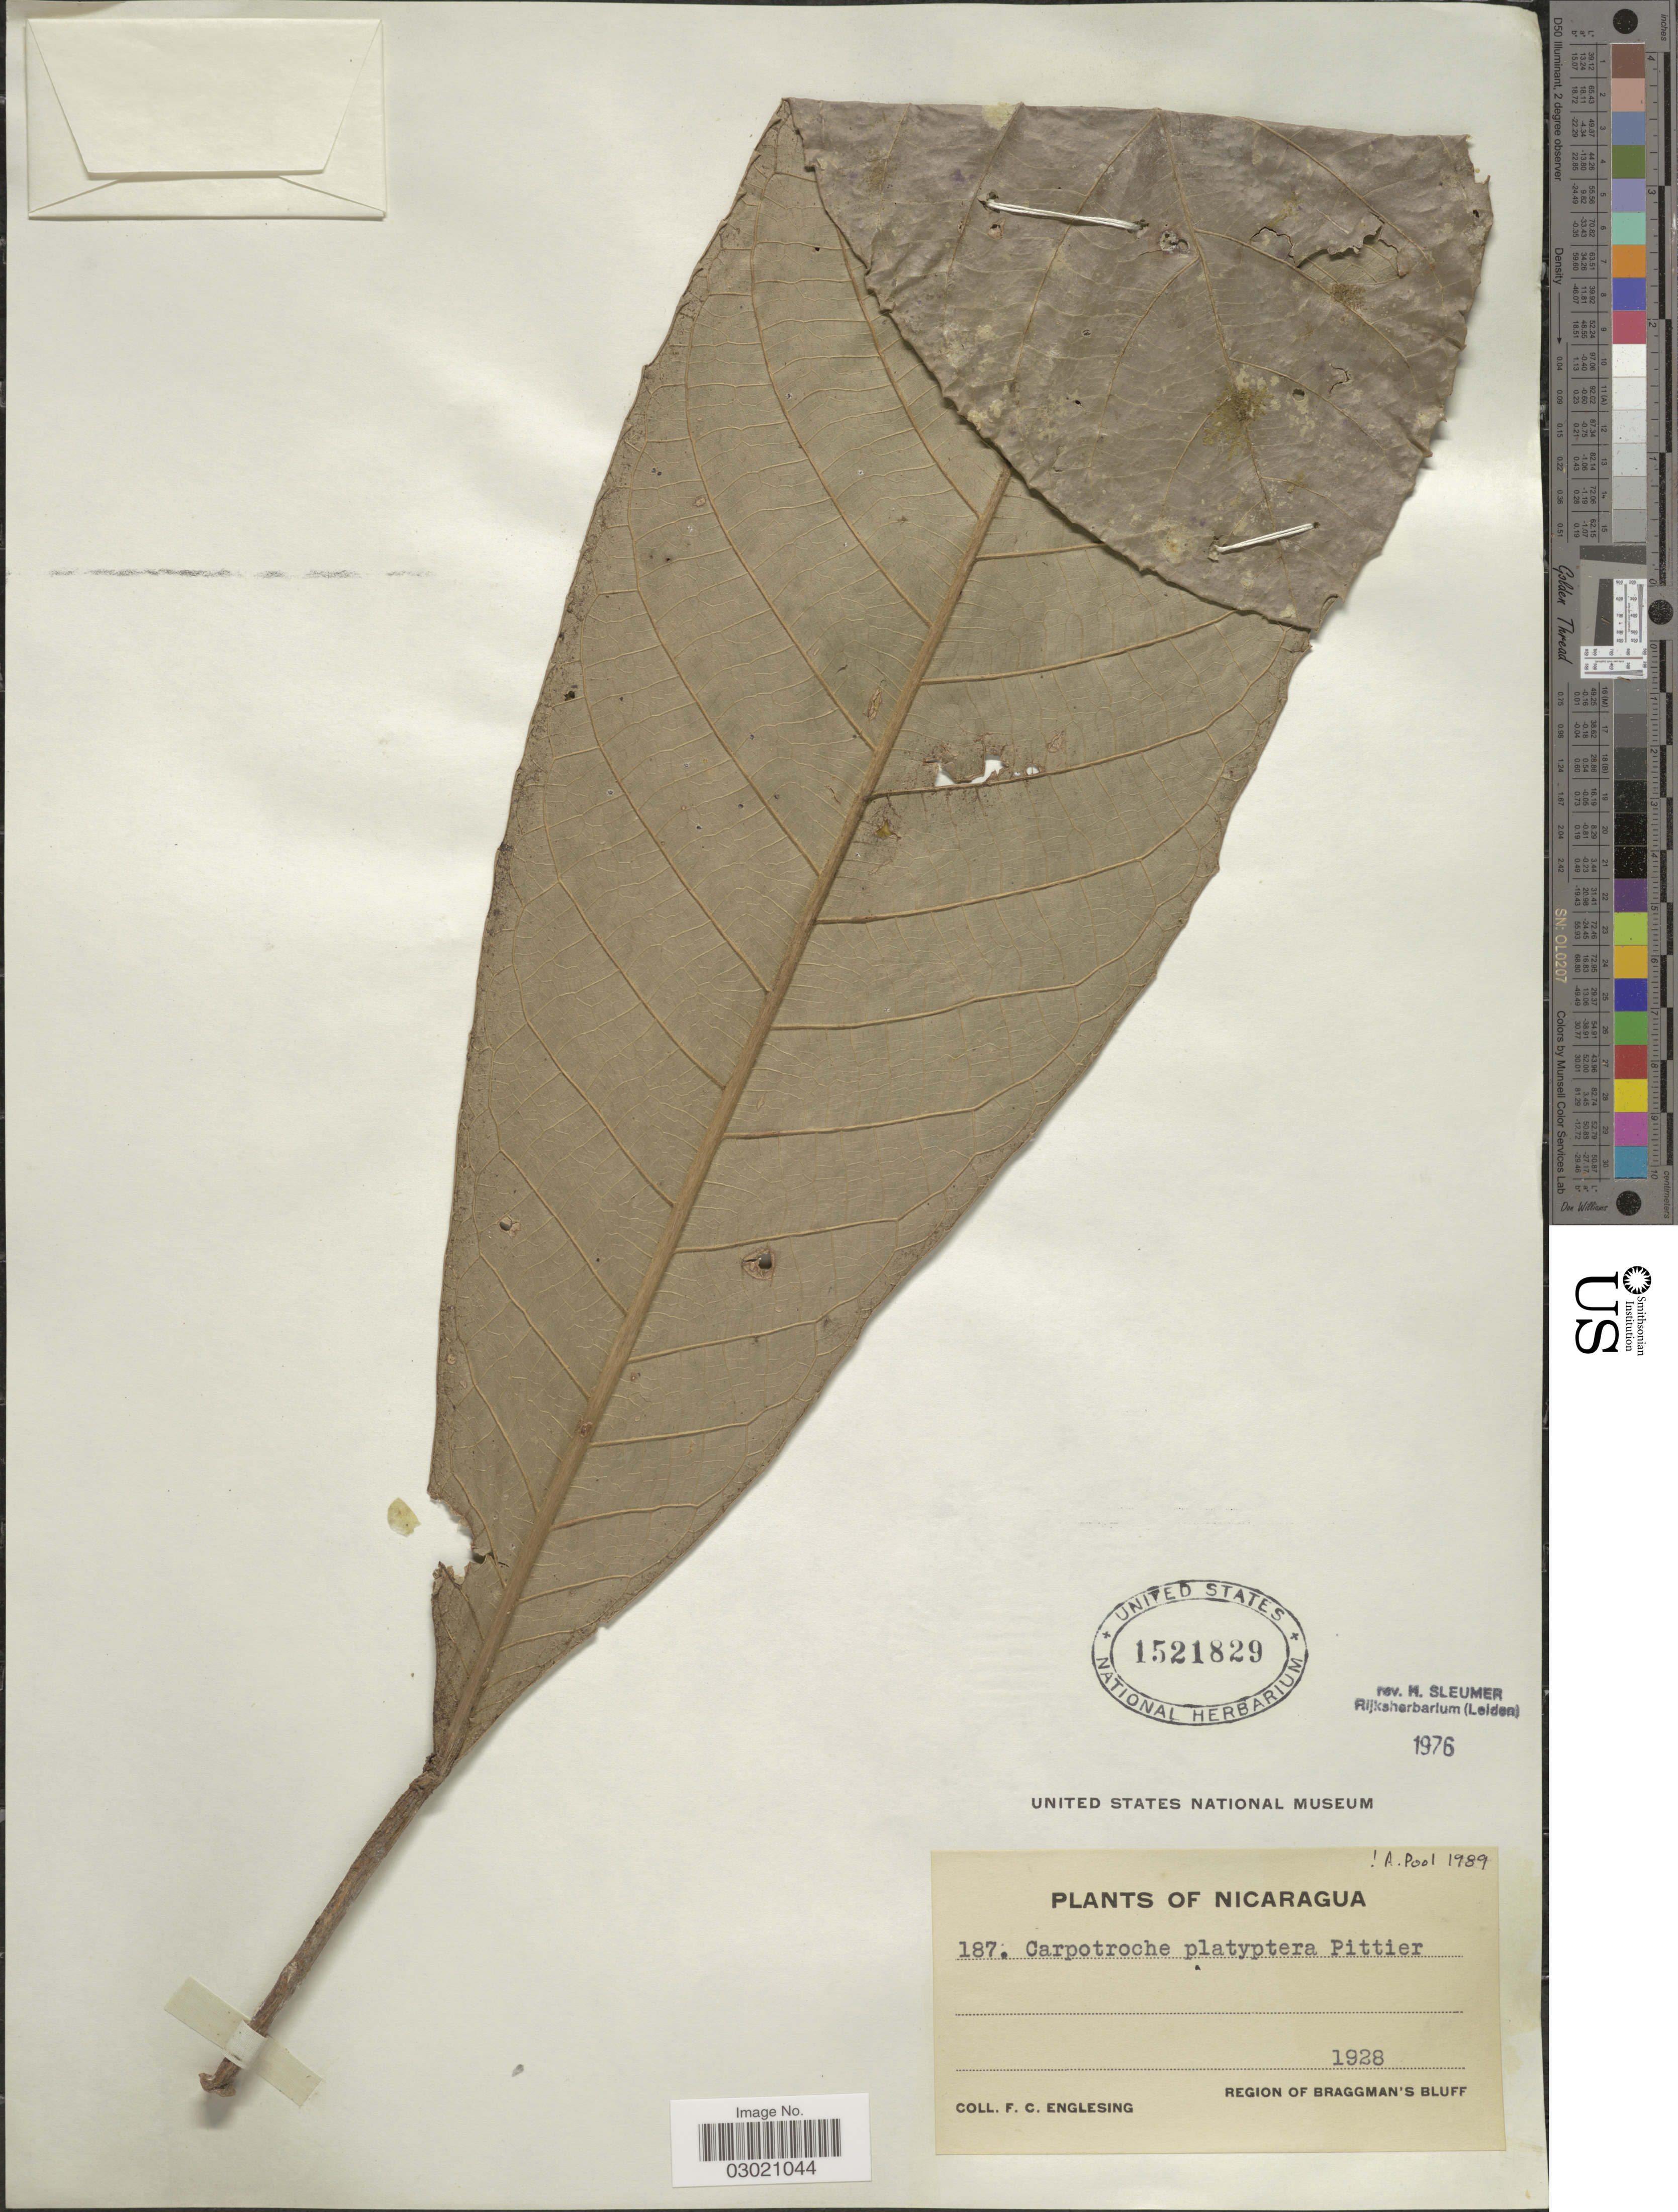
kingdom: Plantae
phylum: Tracheophyta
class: Magnoliopsida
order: Malpighiales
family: Achariaceae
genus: Carpotroche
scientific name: Carpotroche platyptera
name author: Pittier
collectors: F. Englesing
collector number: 187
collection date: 1928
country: Nicaragua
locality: Region of Braggman's Bluff.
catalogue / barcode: US 1521829